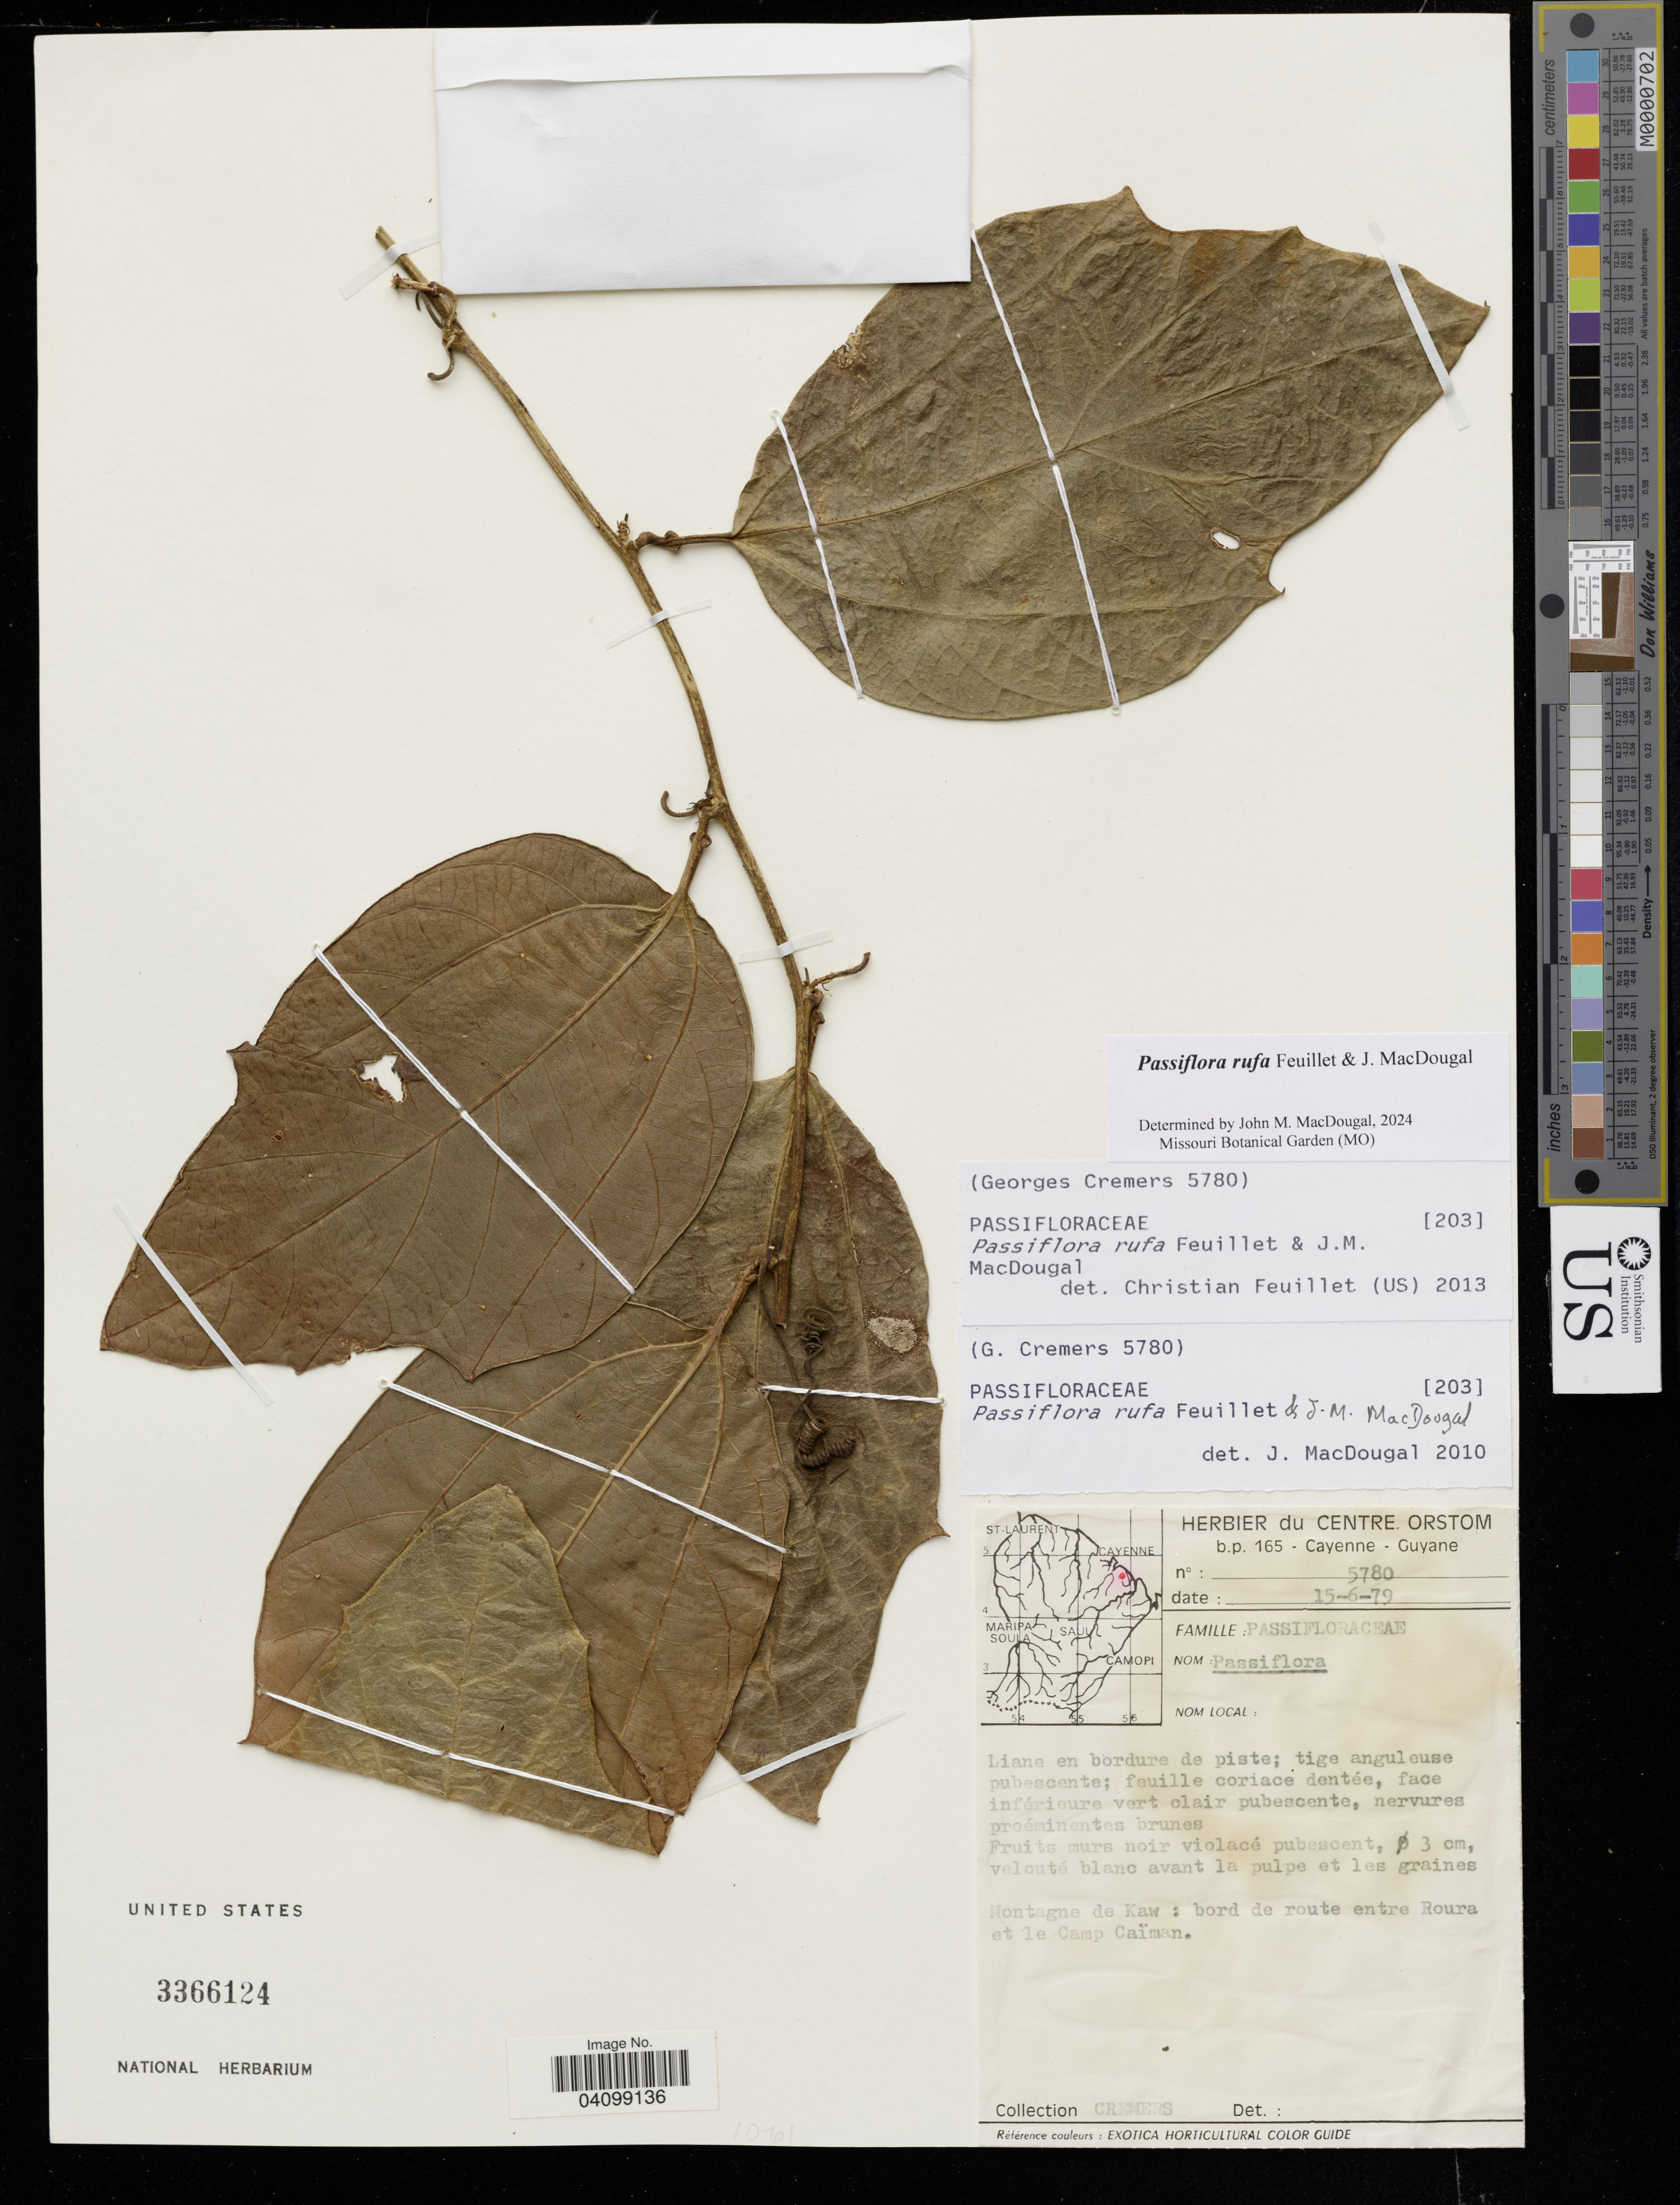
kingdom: Plantae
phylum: Tracheophyta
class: Magnoliopsida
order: Malpighiales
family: Passifloraceae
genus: Passiflora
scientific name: Passiflora rufa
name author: Feuillet & J.M. MacDougal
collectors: Cremers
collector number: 5780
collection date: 1979-06-15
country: French Guiana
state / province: Cayenne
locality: Montagne de Kaw: bord de route entre Roura et le Camp Caïman.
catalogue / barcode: US 3366124